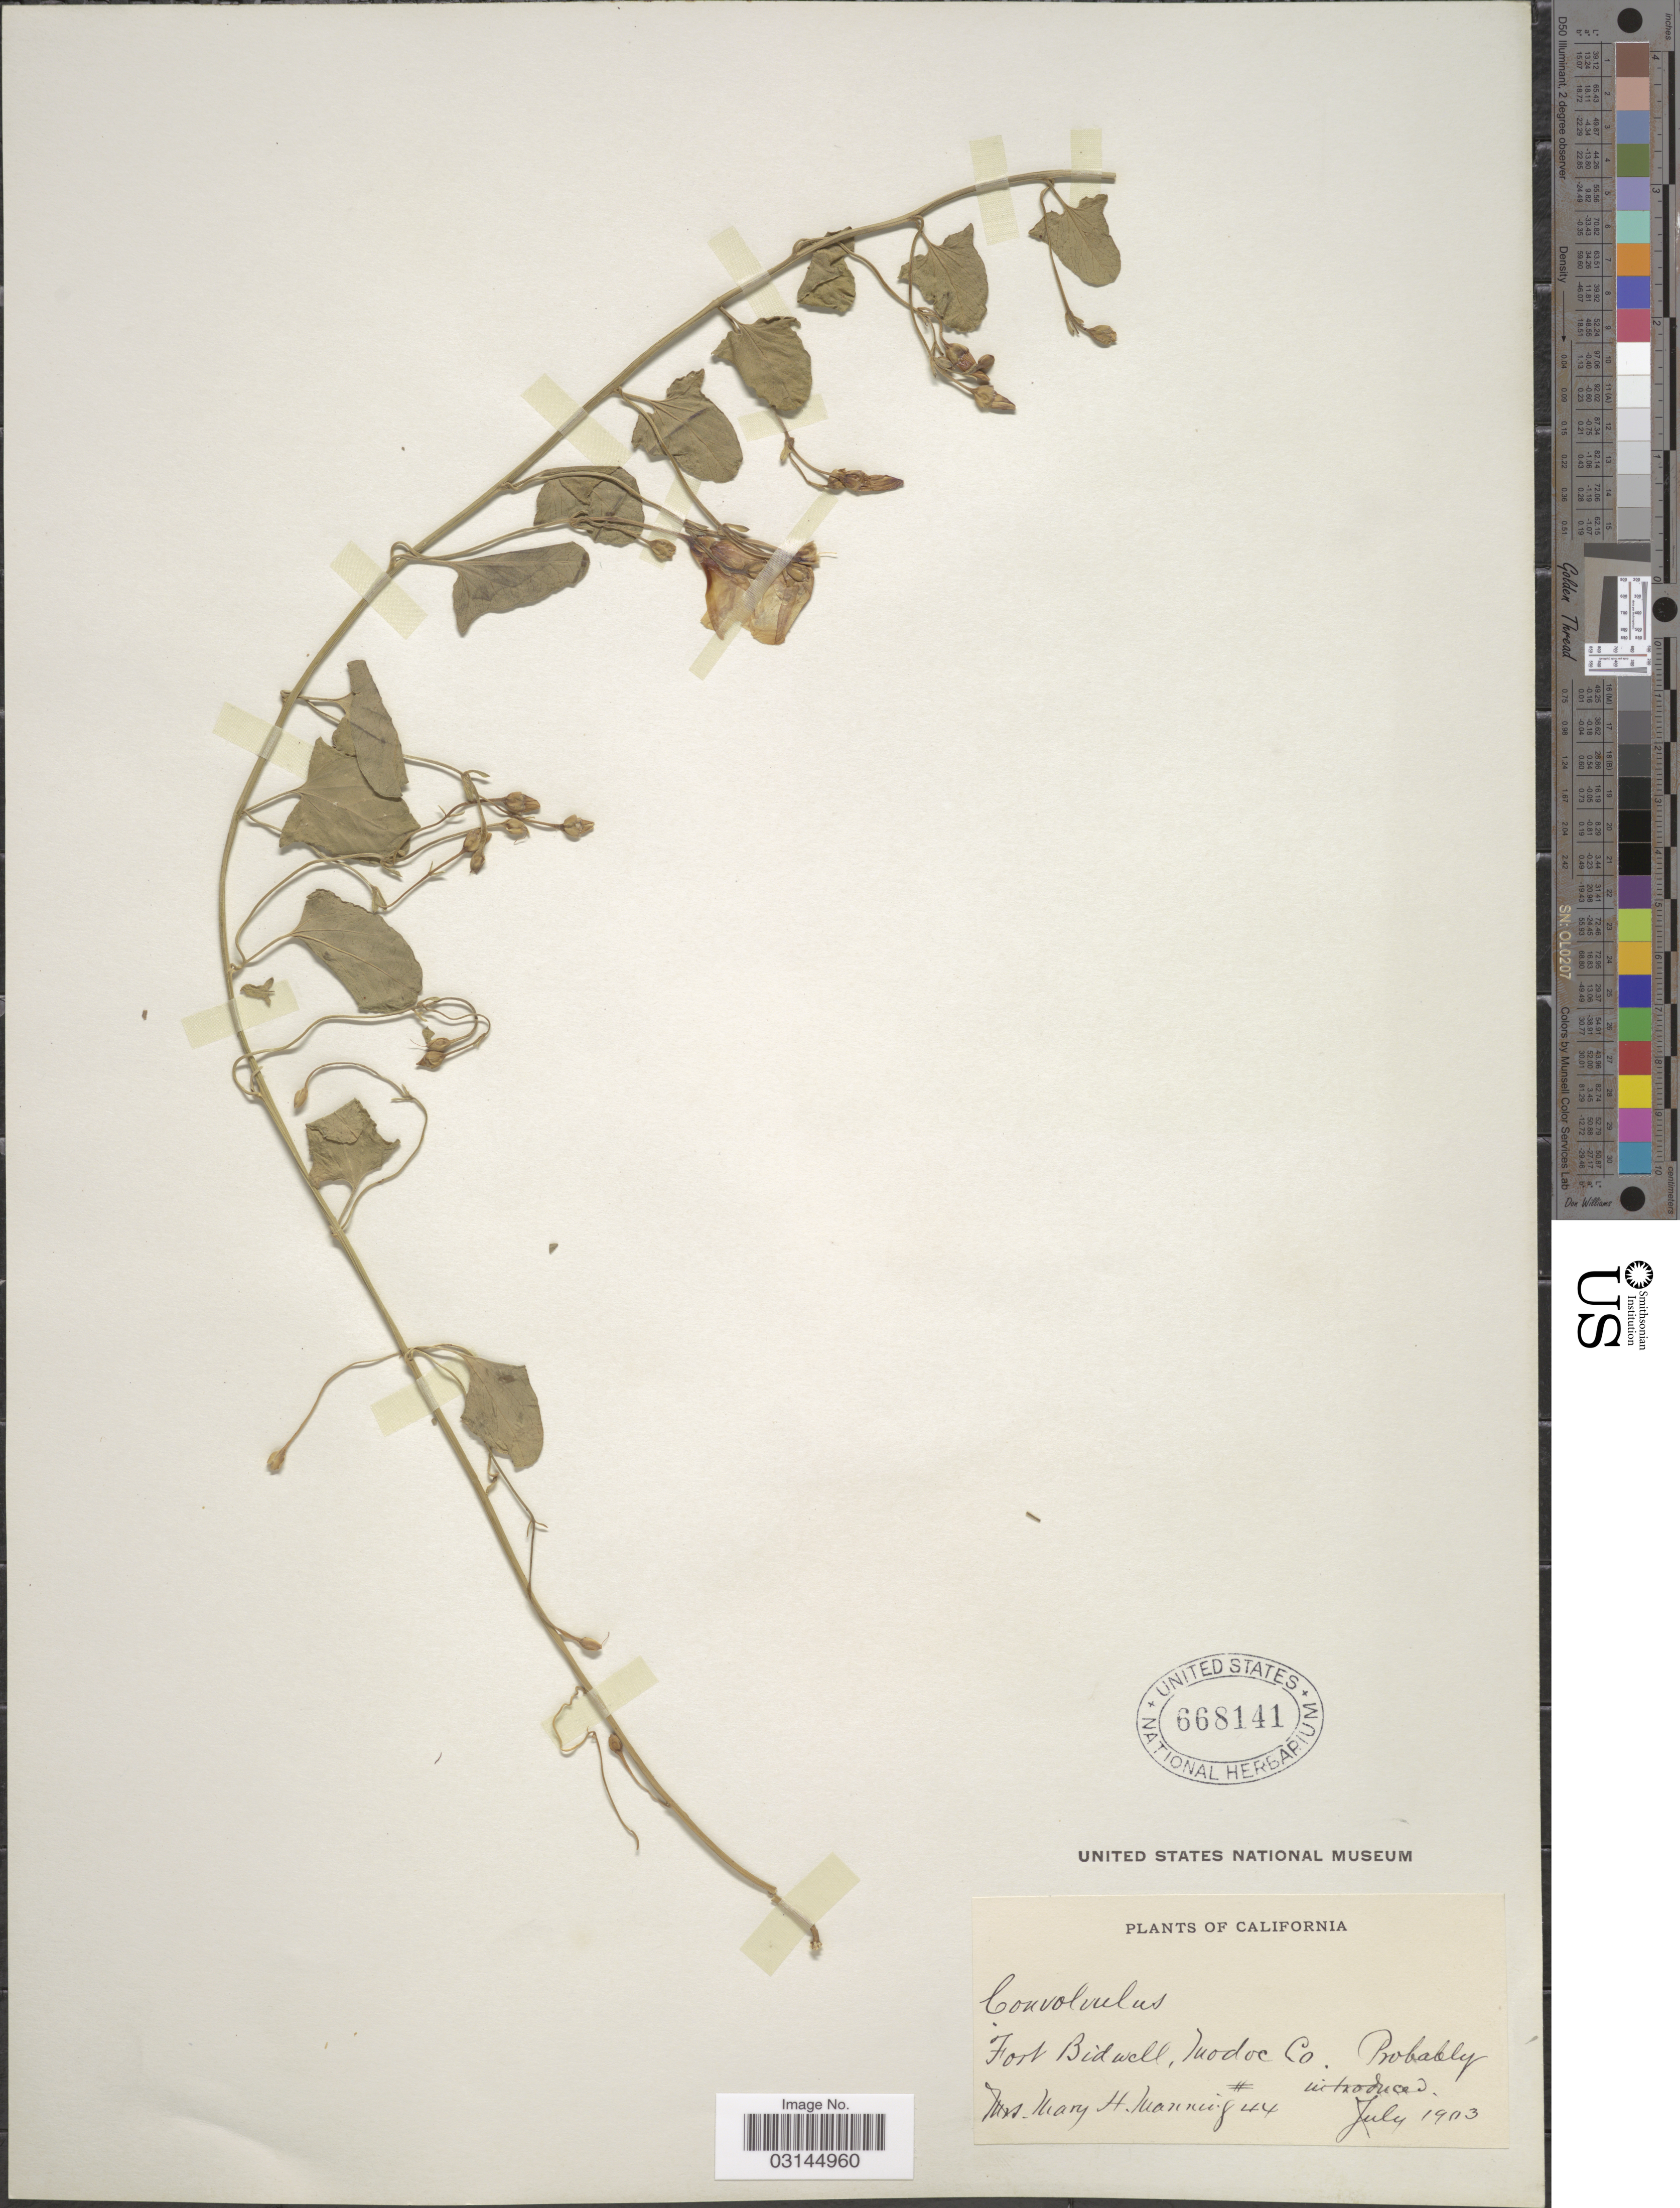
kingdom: Plantae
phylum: Tracheophyta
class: Magnoliopsida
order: Solanales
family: Convolvulaceae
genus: Convolvulus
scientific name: Convolvulus arvensis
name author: L.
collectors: M. Manning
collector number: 44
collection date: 1903-07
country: United States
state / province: California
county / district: Modoc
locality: Fort Bidwell.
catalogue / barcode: US 668141